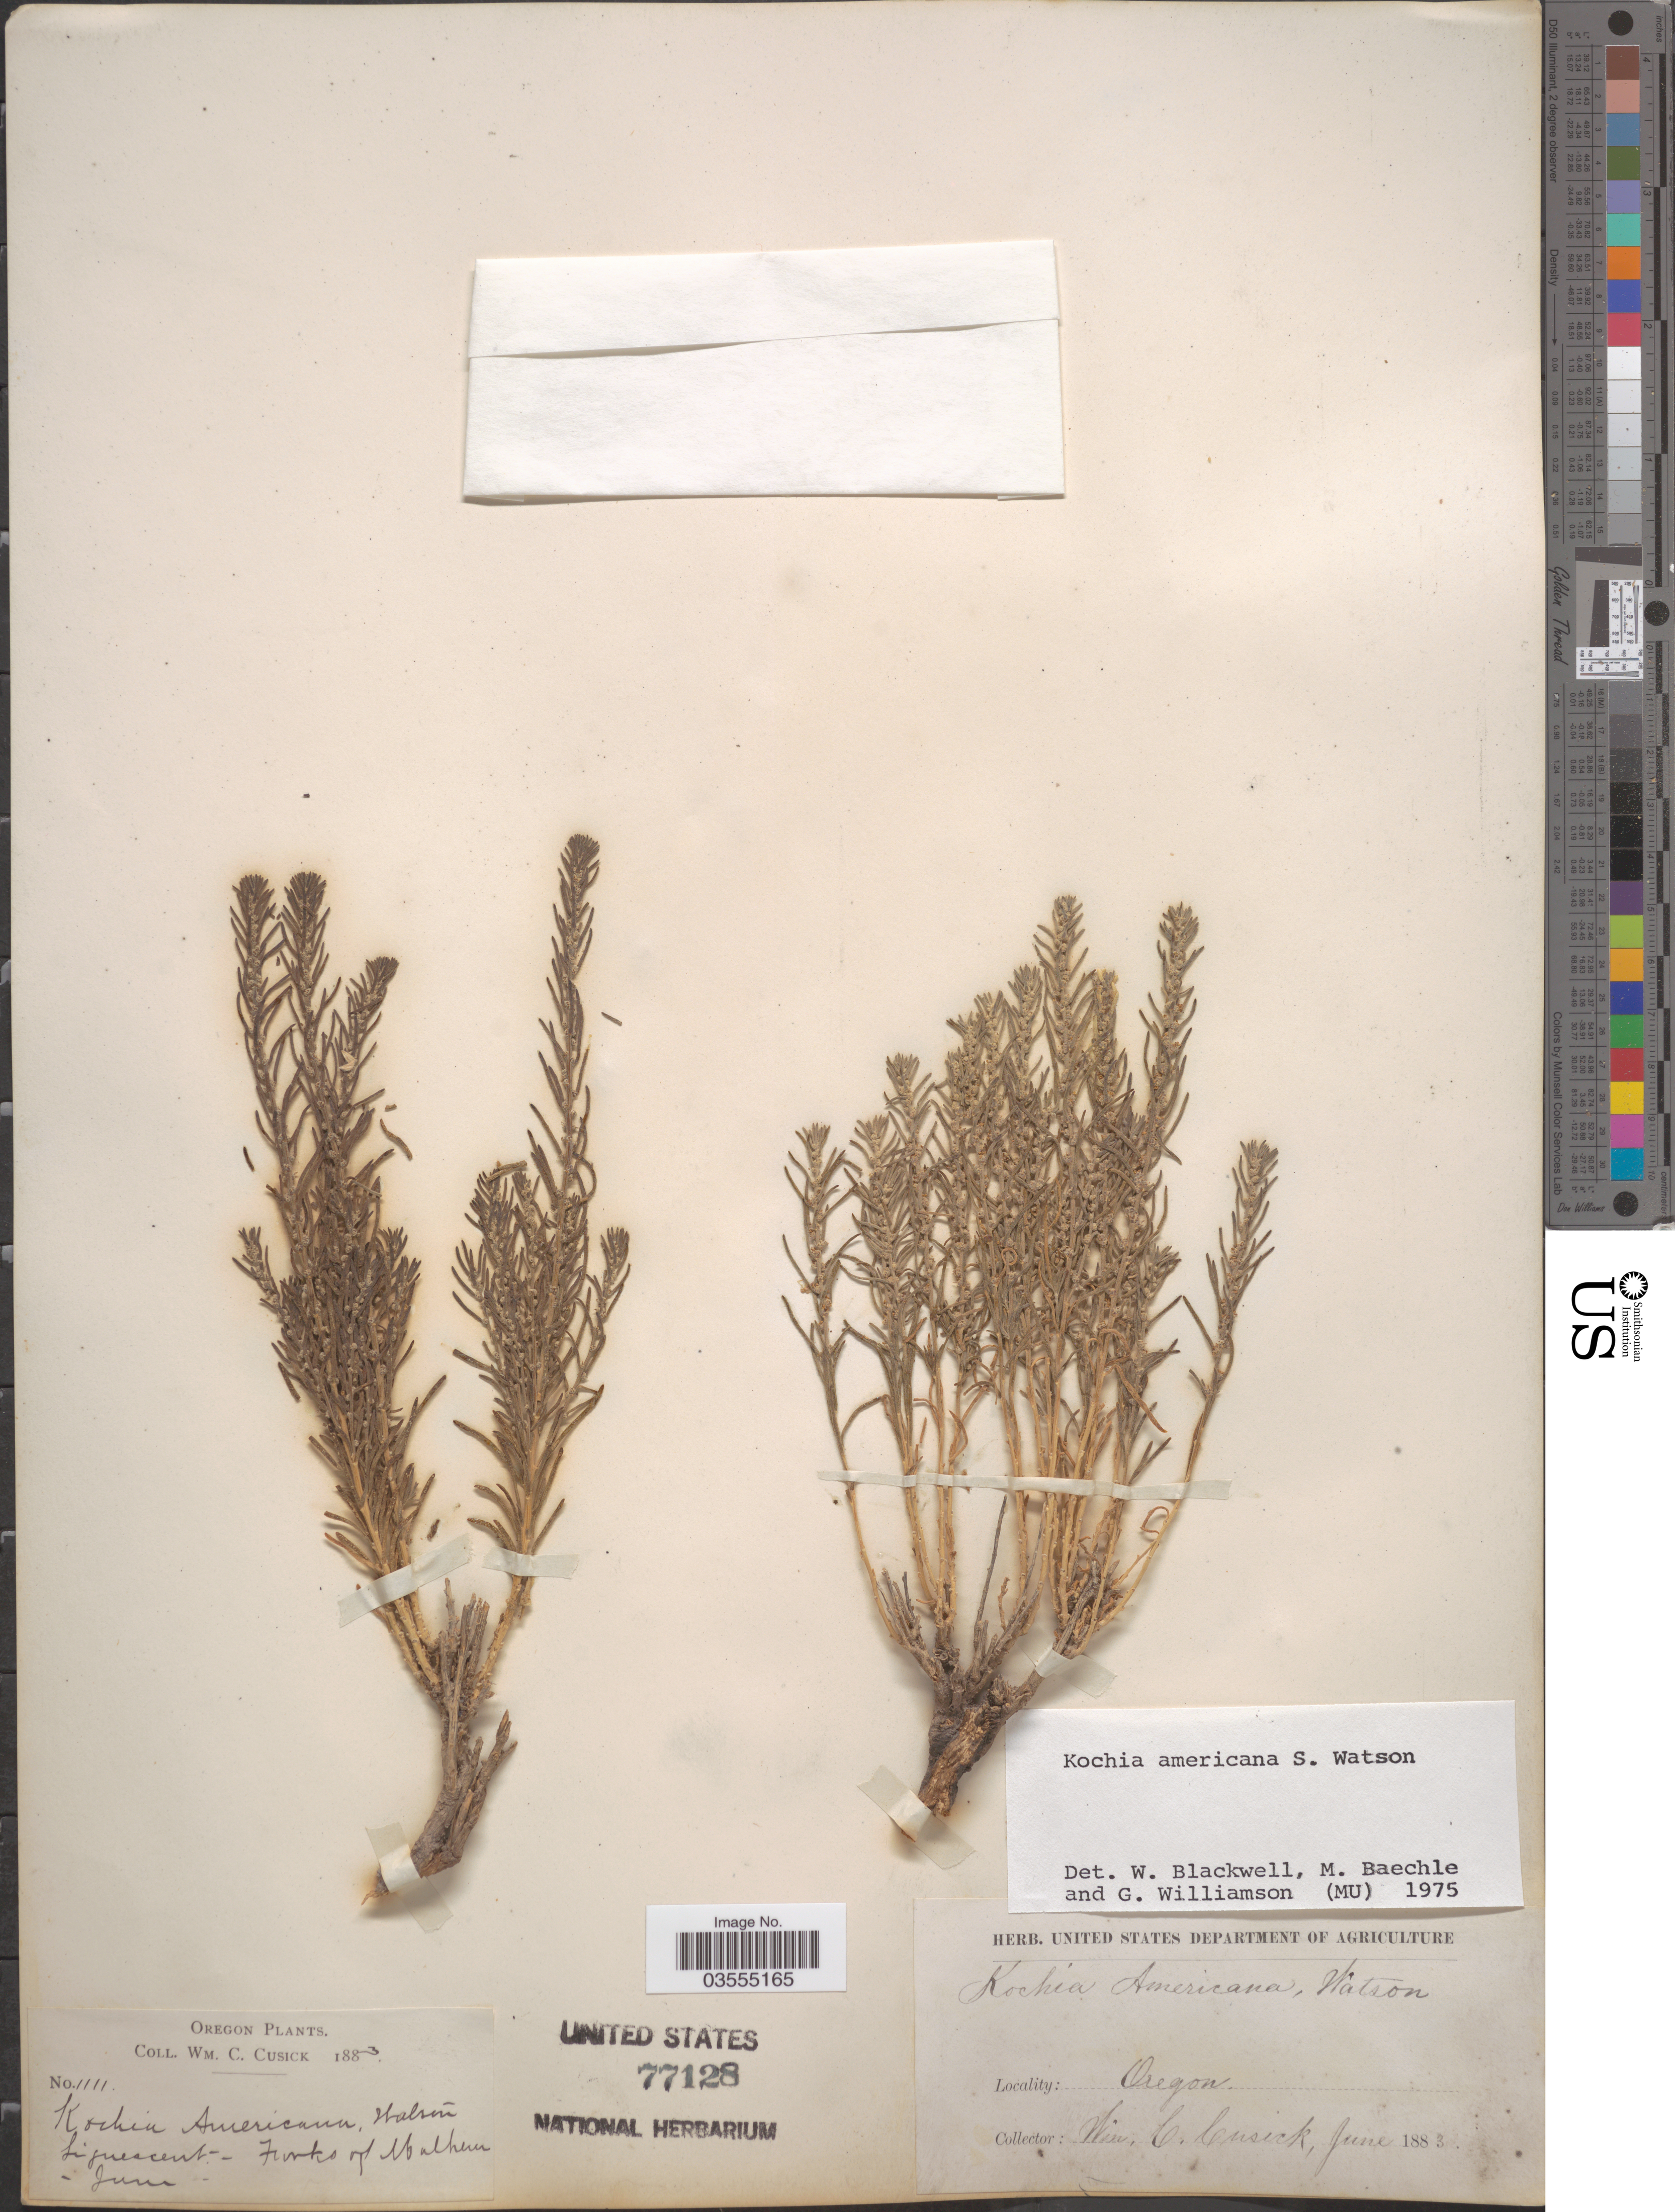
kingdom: Plantae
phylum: Tracheophyta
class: Magnoliopsida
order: Caryophyllales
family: Amaranthaceae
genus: Neokochia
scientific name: Neokochia americana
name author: (S. Watson) G.L. Chu & S.C. Sand.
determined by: U.S. National Herbarium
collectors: W. C. Cusick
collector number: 1111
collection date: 1883-06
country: United States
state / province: Oregon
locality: Forks of Malheur.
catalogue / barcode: US 77128